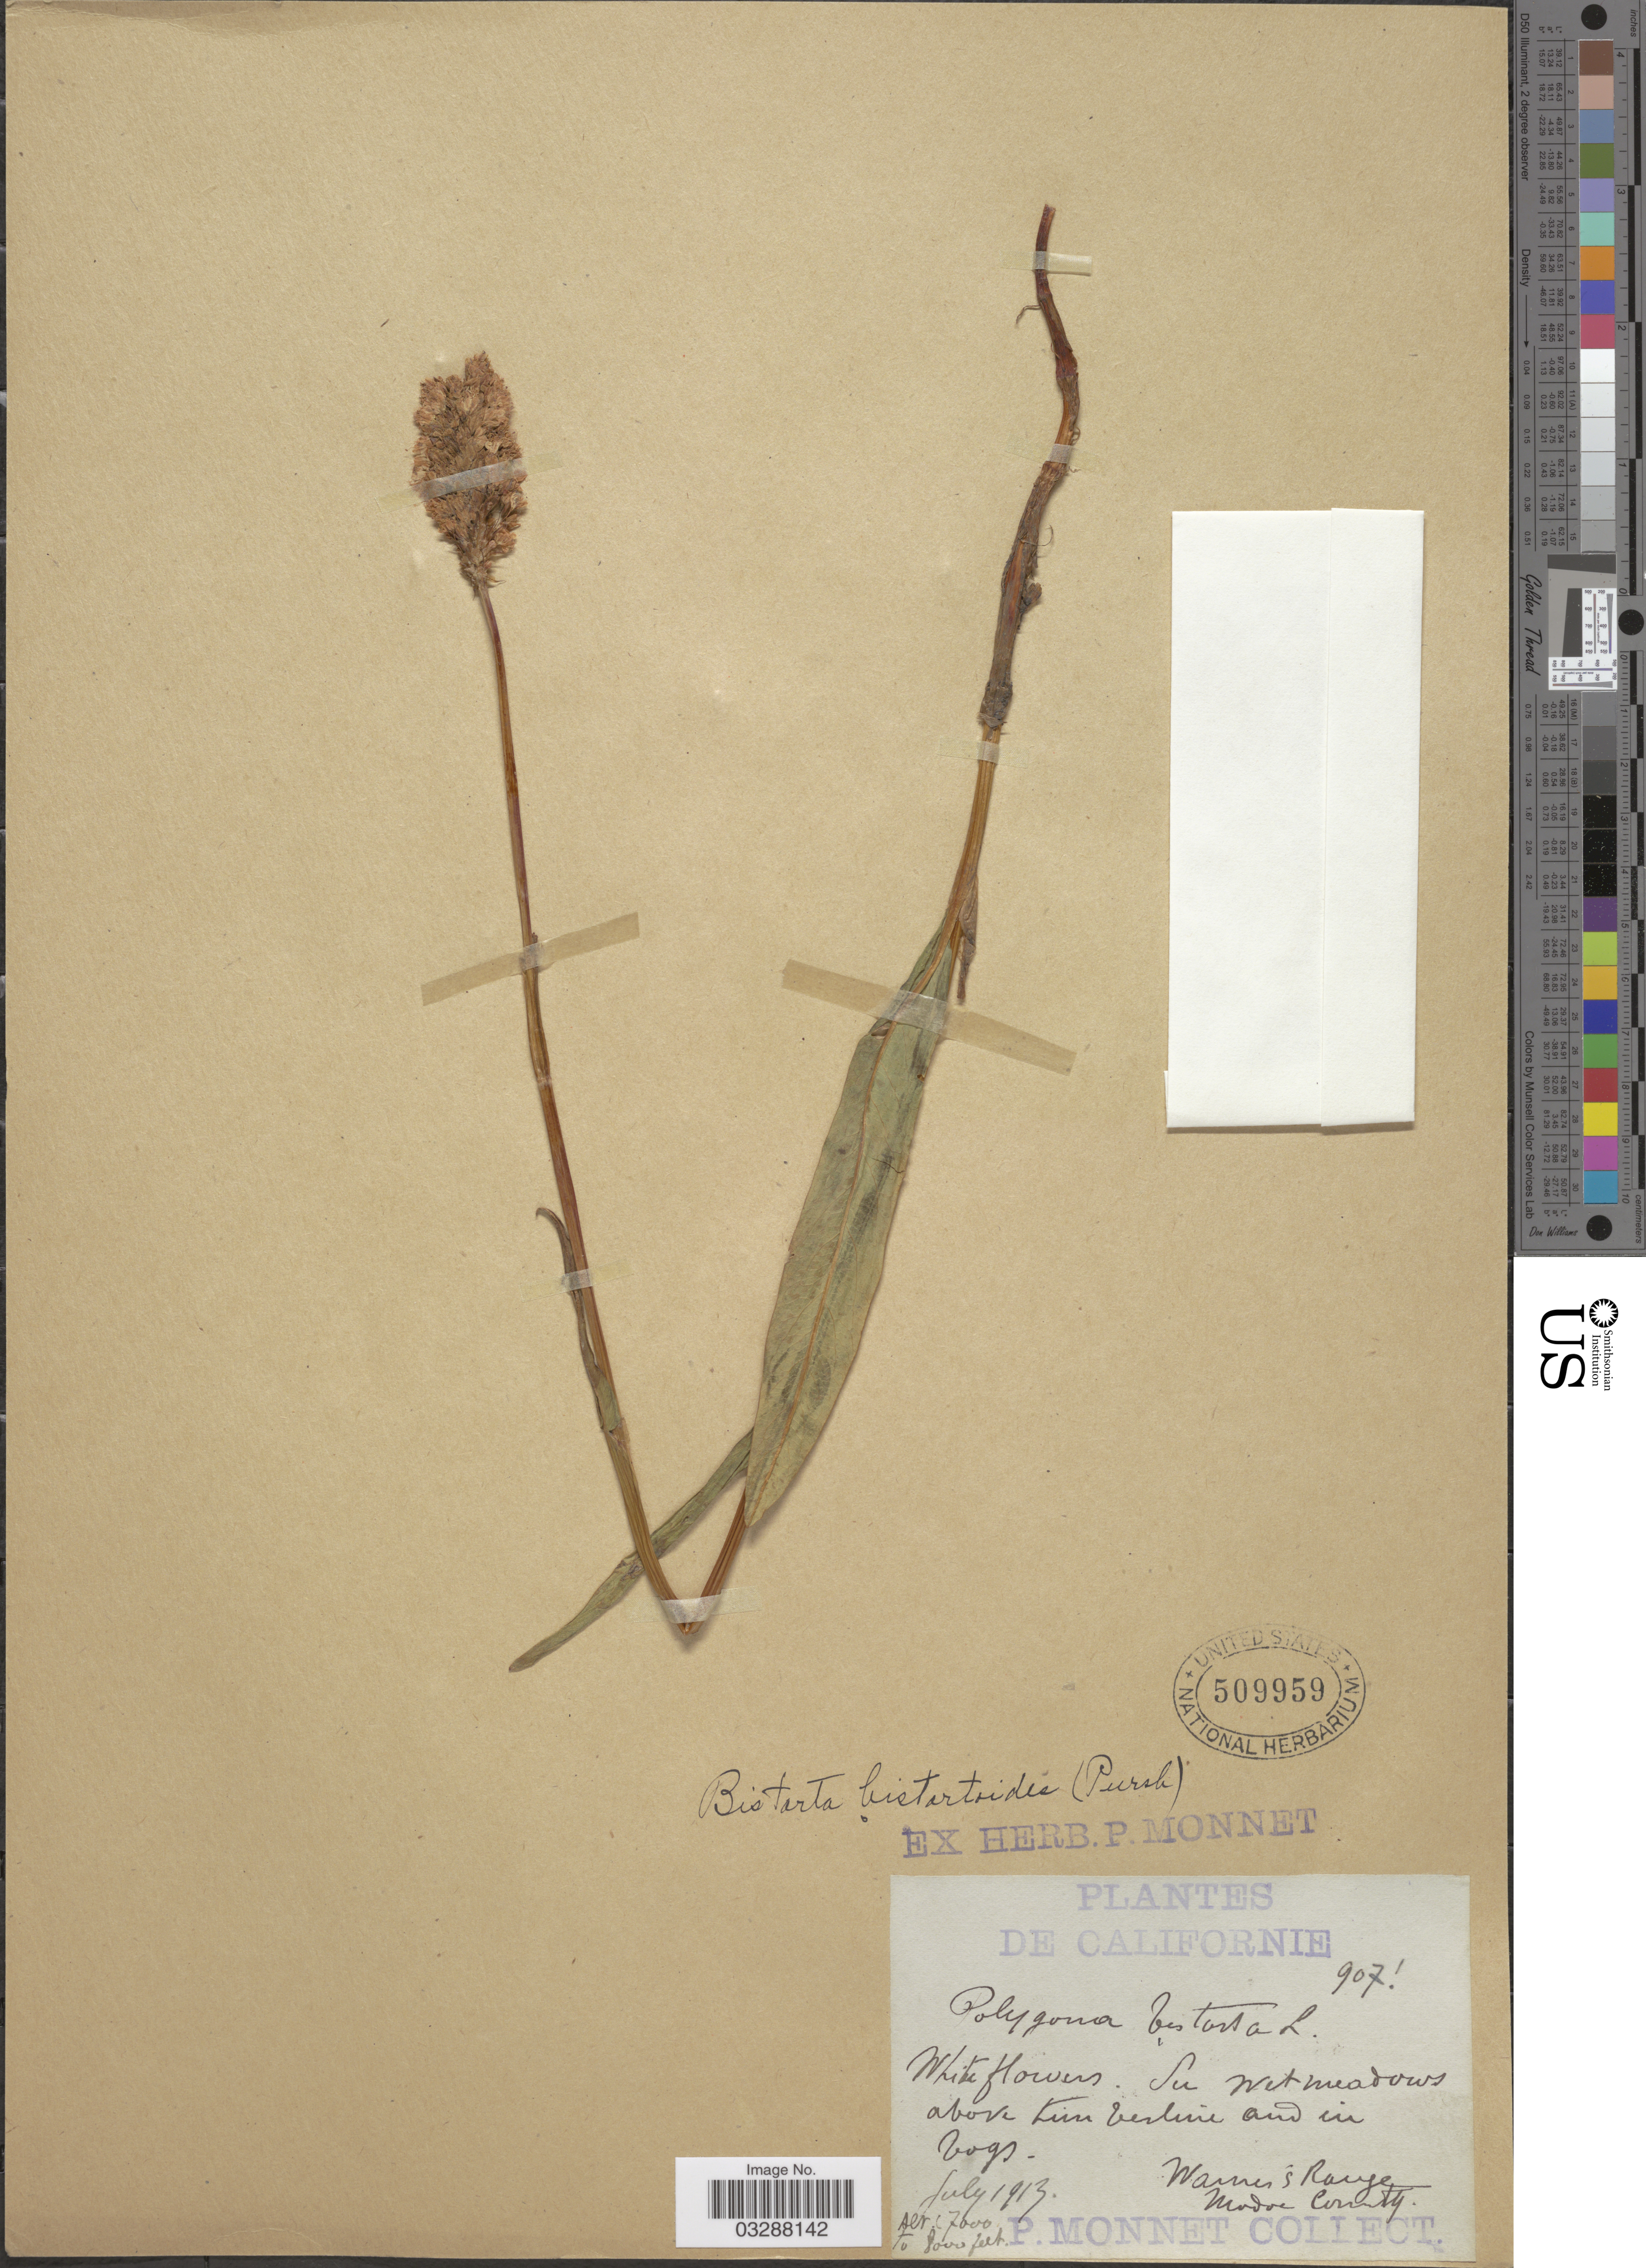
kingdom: Plantae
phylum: Tracheophyta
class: Magnoliopsida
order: Caryophyllales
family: Polygonaceae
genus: Bistorta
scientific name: Bistorta bistortoides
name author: (Pursh) Small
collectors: P. Monnet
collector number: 907?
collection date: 1913-07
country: United States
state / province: California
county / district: Modoc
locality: Warner's Range, Modoc County.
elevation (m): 2134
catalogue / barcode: US 509959